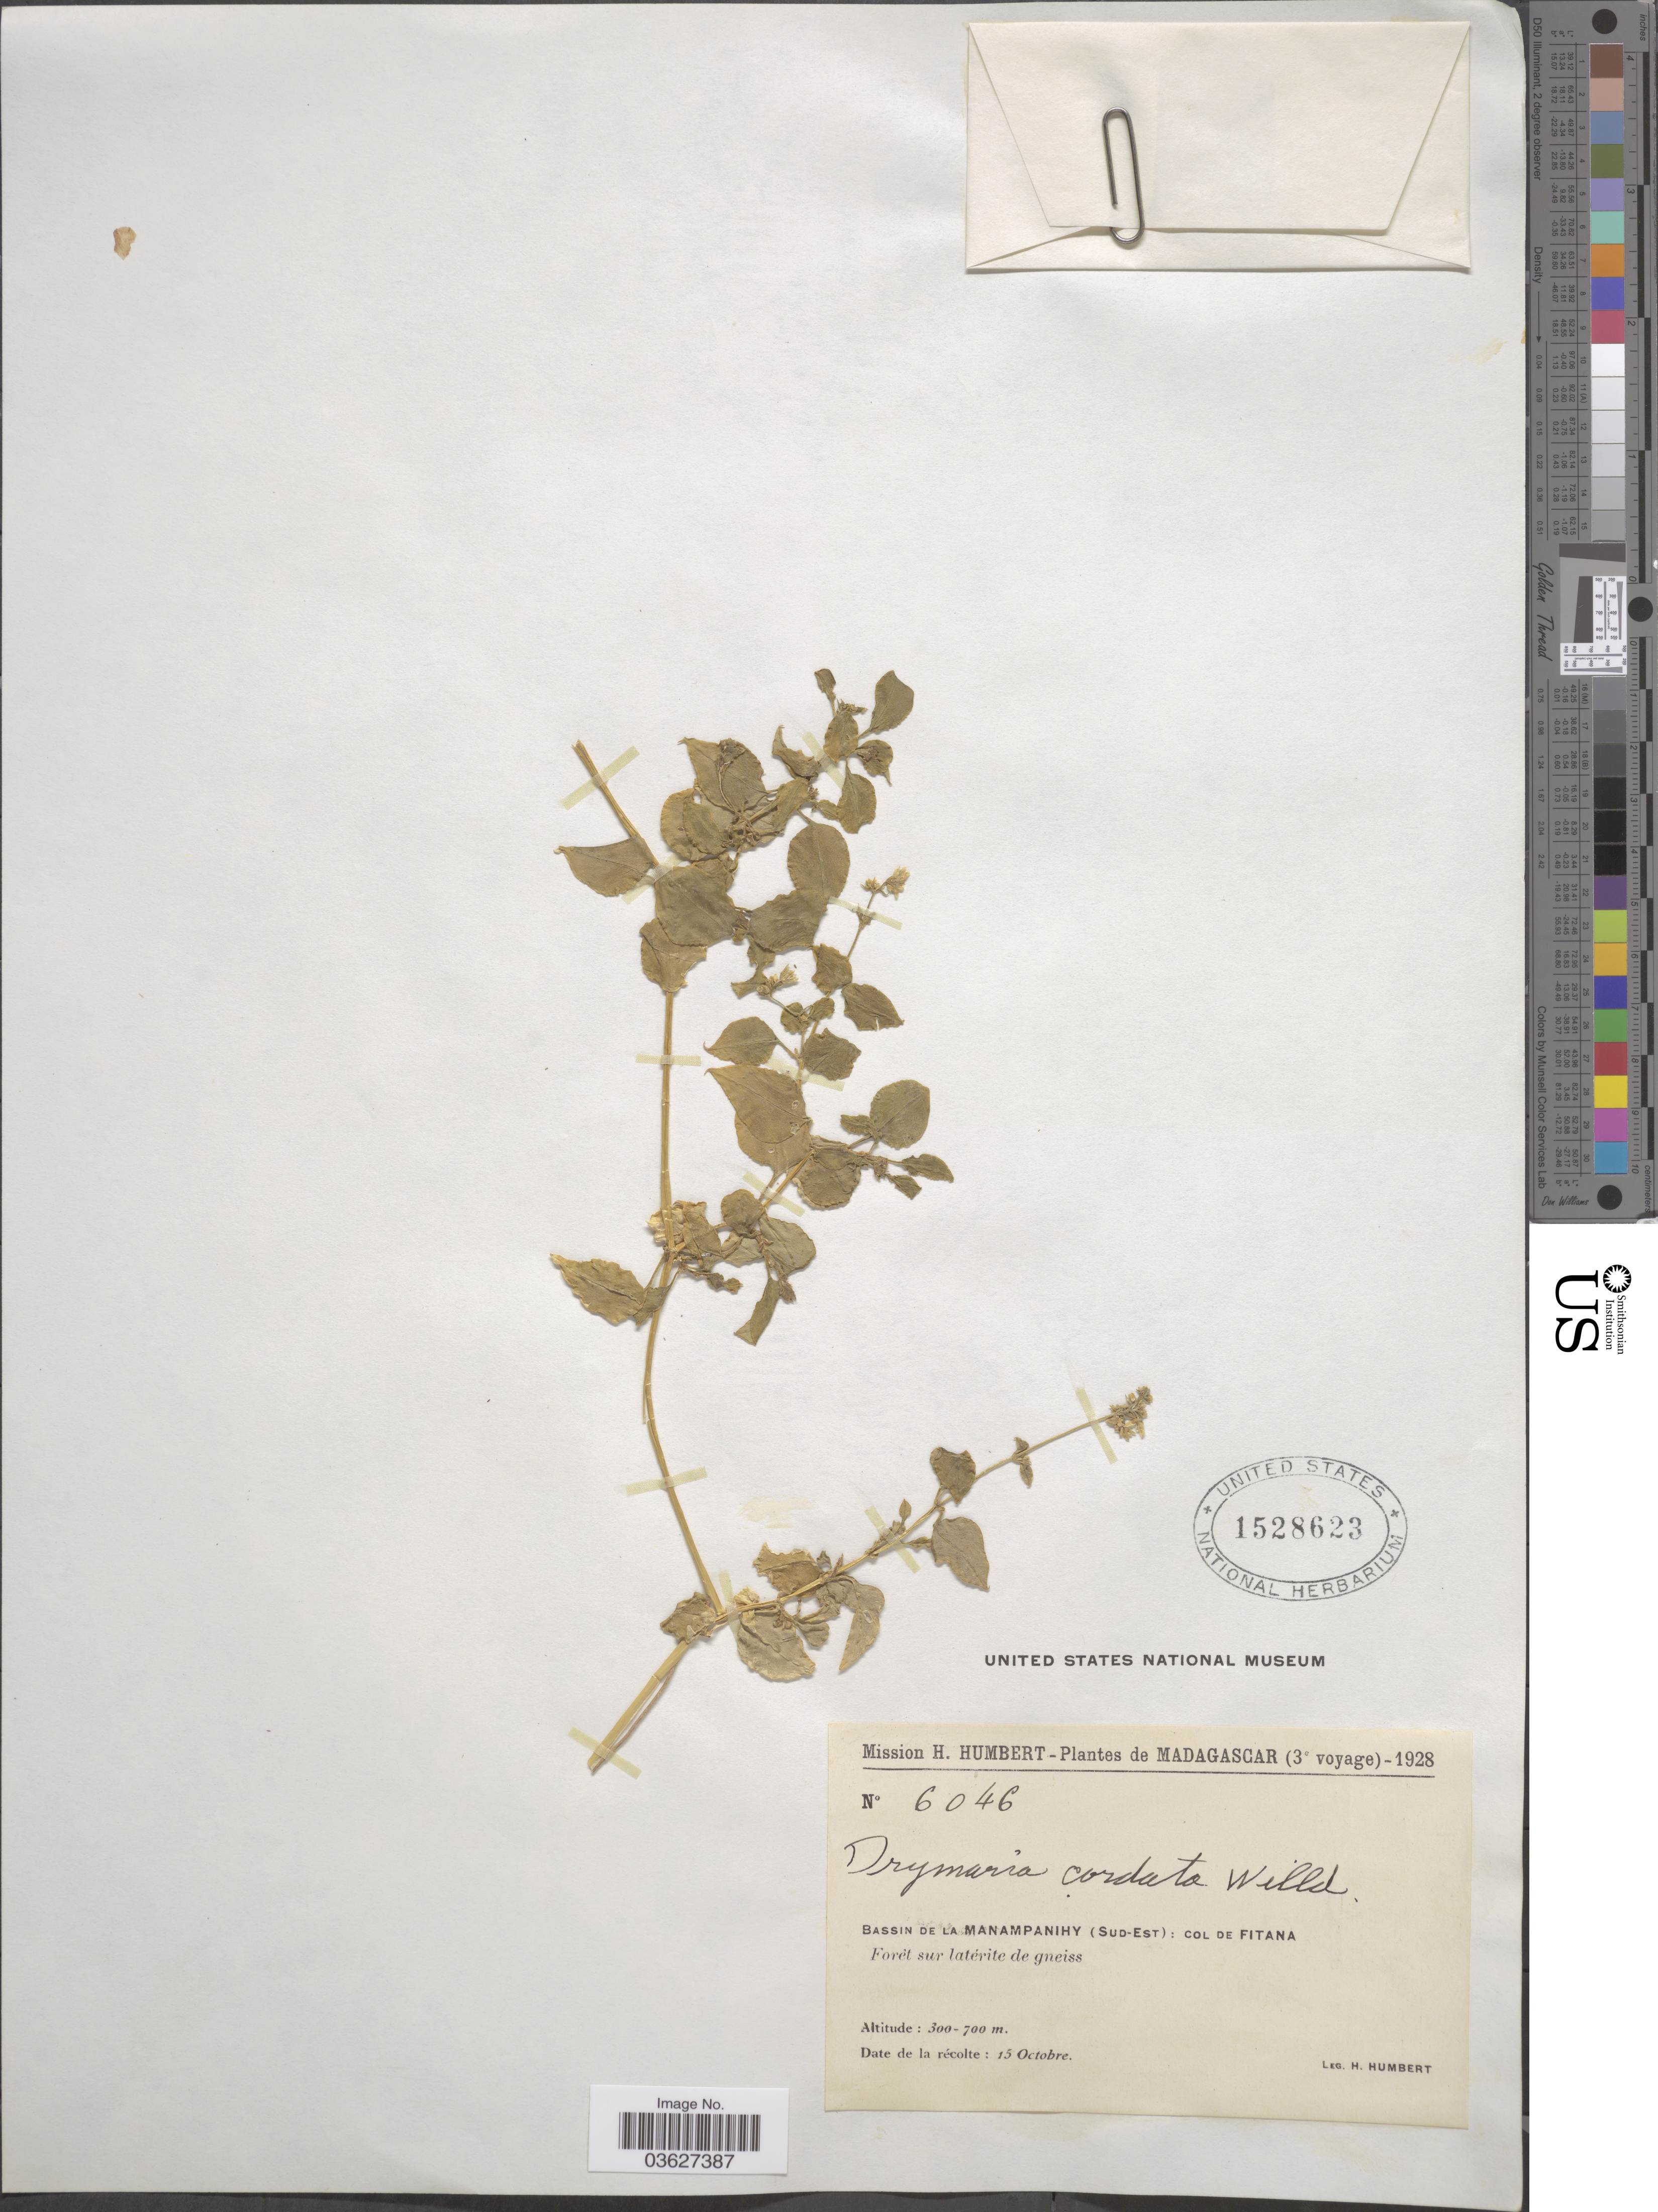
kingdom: Plantae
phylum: Tracheophyta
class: Magnoliopsida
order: Caryophyllales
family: Caryophyllaceae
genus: Drymaria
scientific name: Drymaria cordata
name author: (L.) Willd. ex Schult.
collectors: H. Humbert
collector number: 6046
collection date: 1928-10-15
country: Madagascar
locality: Bassin de la Manampanihy (Sud-Est): Col de Fitana.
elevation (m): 300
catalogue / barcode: US 1528623